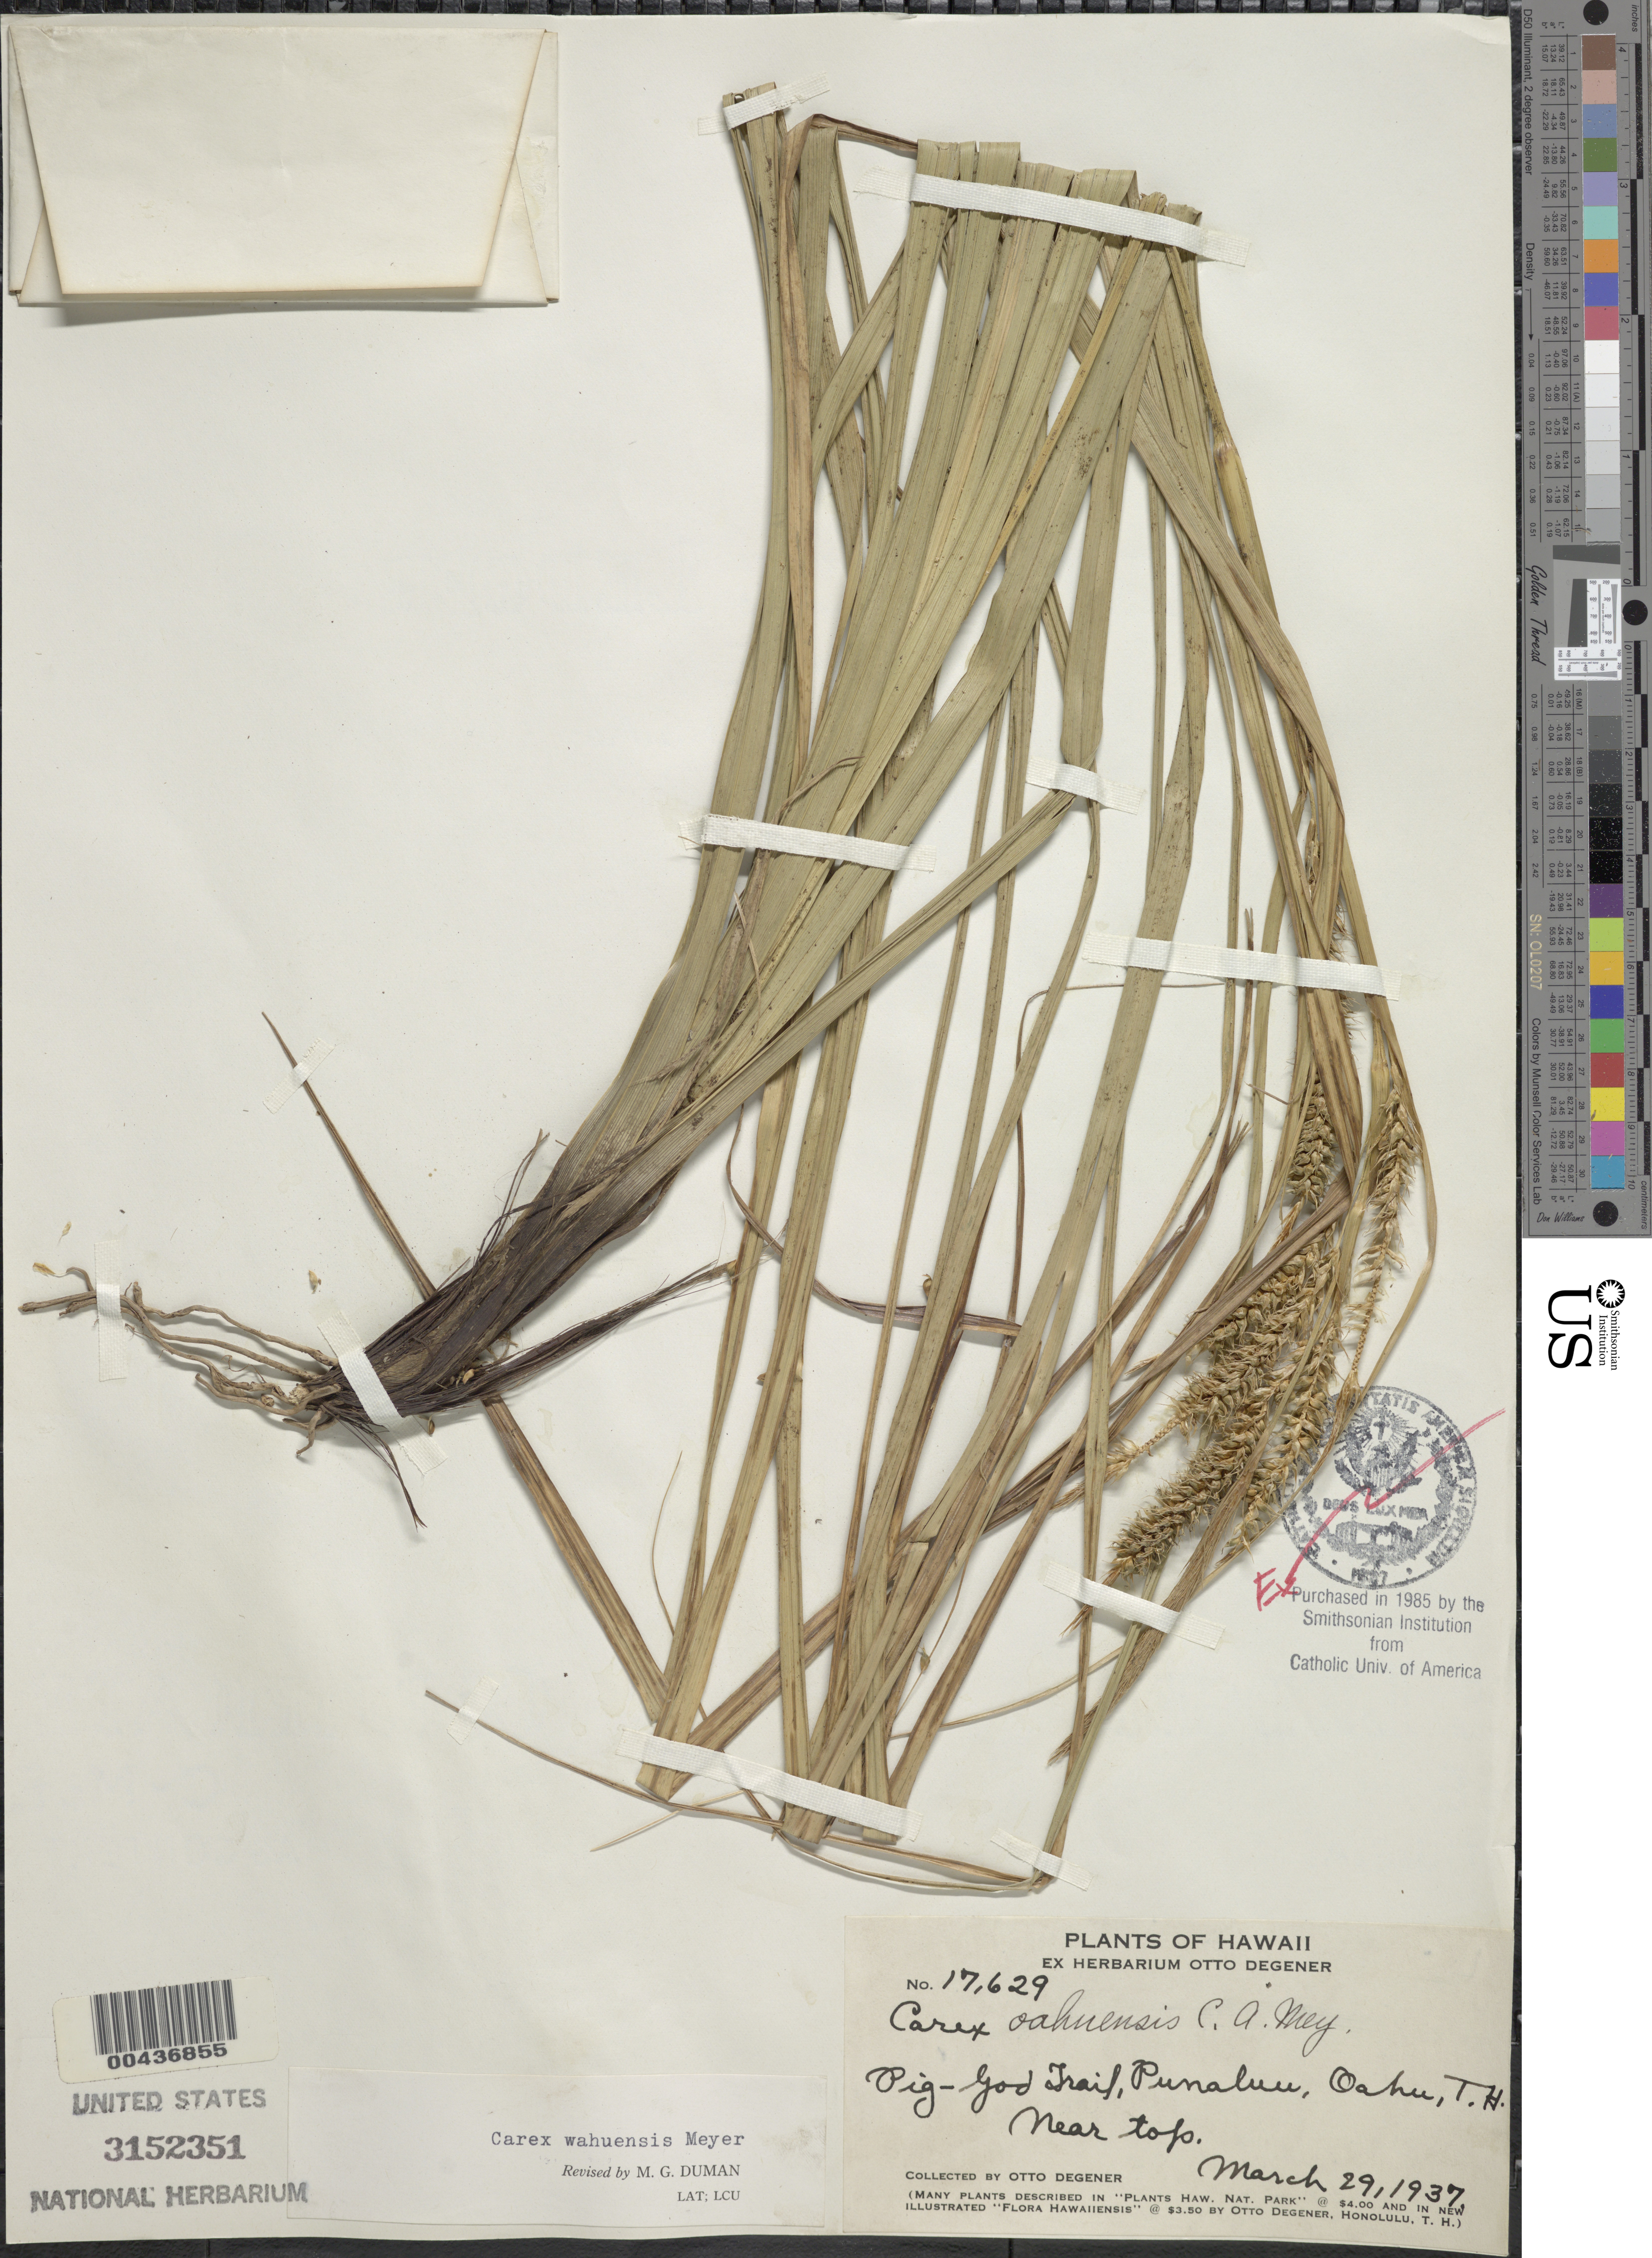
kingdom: Plantae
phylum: Tracheophyta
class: Liliopsida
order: Poales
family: Cyperaceae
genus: Carex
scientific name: Carex wahuensis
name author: C.A. Mey.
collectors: O. Degener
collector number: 17629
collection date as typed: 29 Mar 1937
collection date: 1937-03-29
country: United States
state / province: Hawaii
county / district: Honolulu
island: Oahu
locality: Pig-God Trail, Punaluu, Oahu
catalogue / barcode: US 3152351